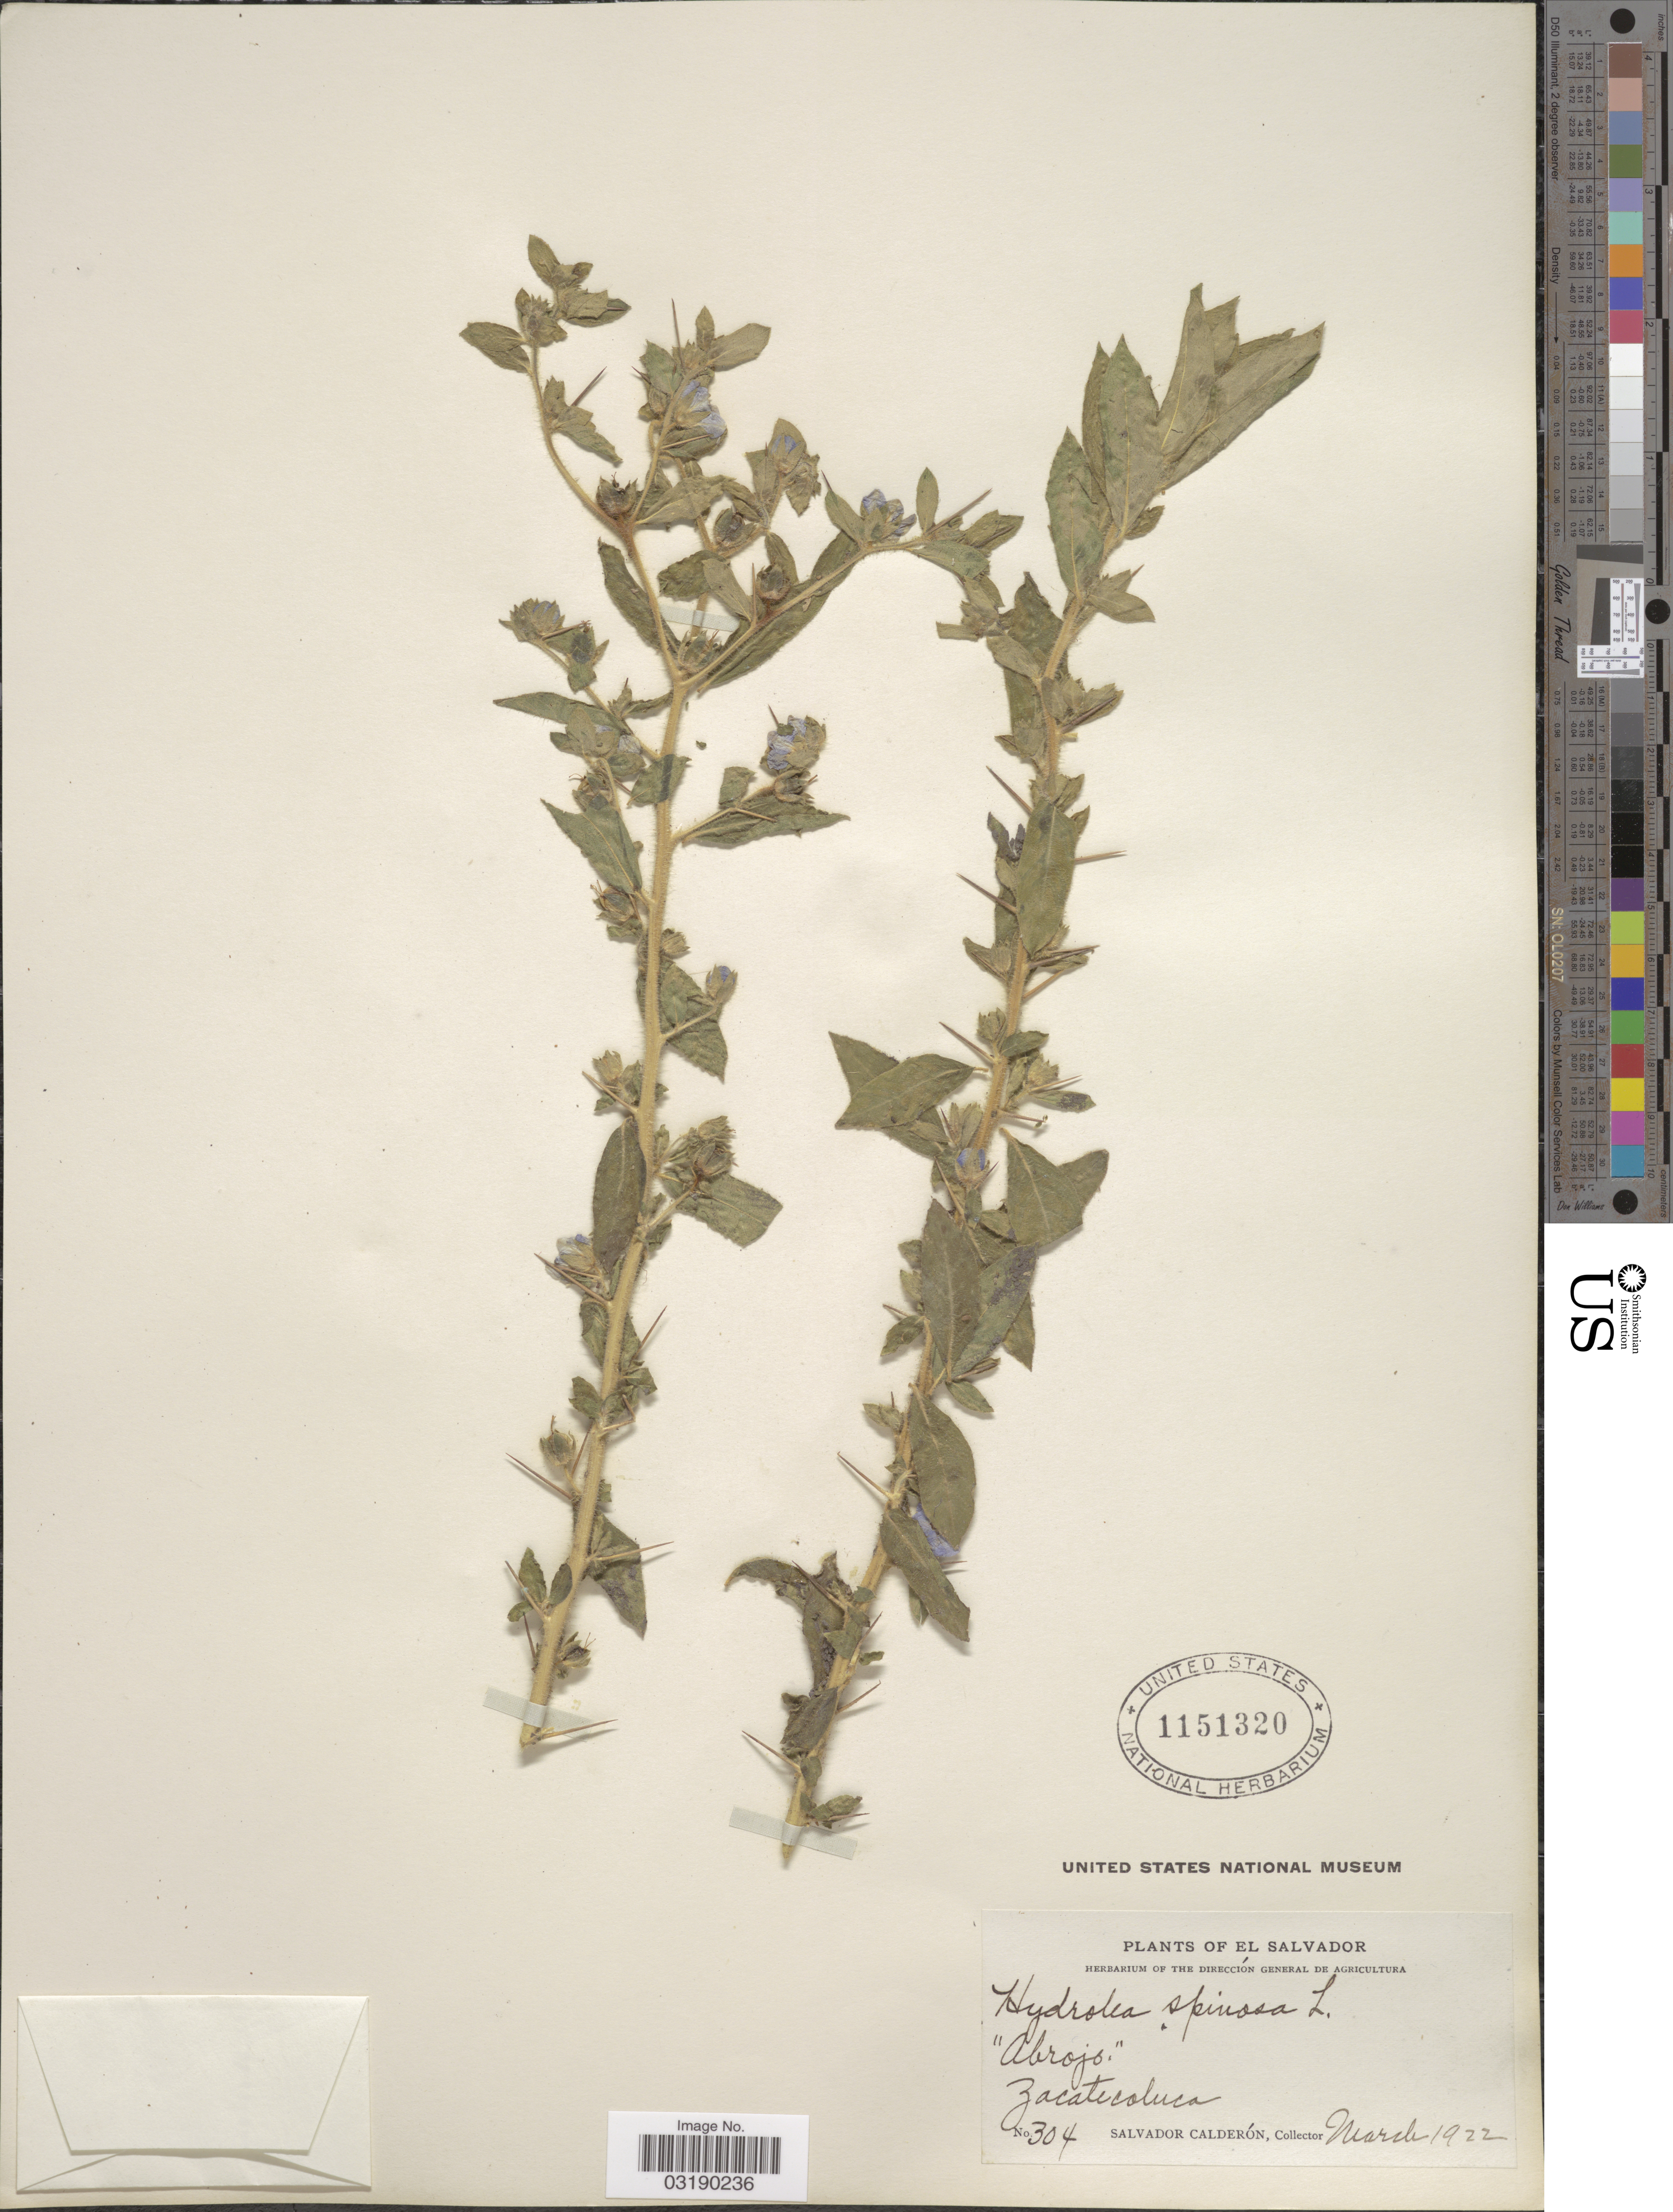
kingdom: Plantae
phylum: Tracheophyta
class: Magnoliopsida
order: Solanales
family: Hydroleaceae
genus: Hydrolea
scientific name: Hydrolea spinosa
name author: L.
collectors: S. Calderón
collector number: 304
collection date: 1922-03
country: El Salvador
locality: Zacatecoluca.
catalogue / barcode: US 1151320